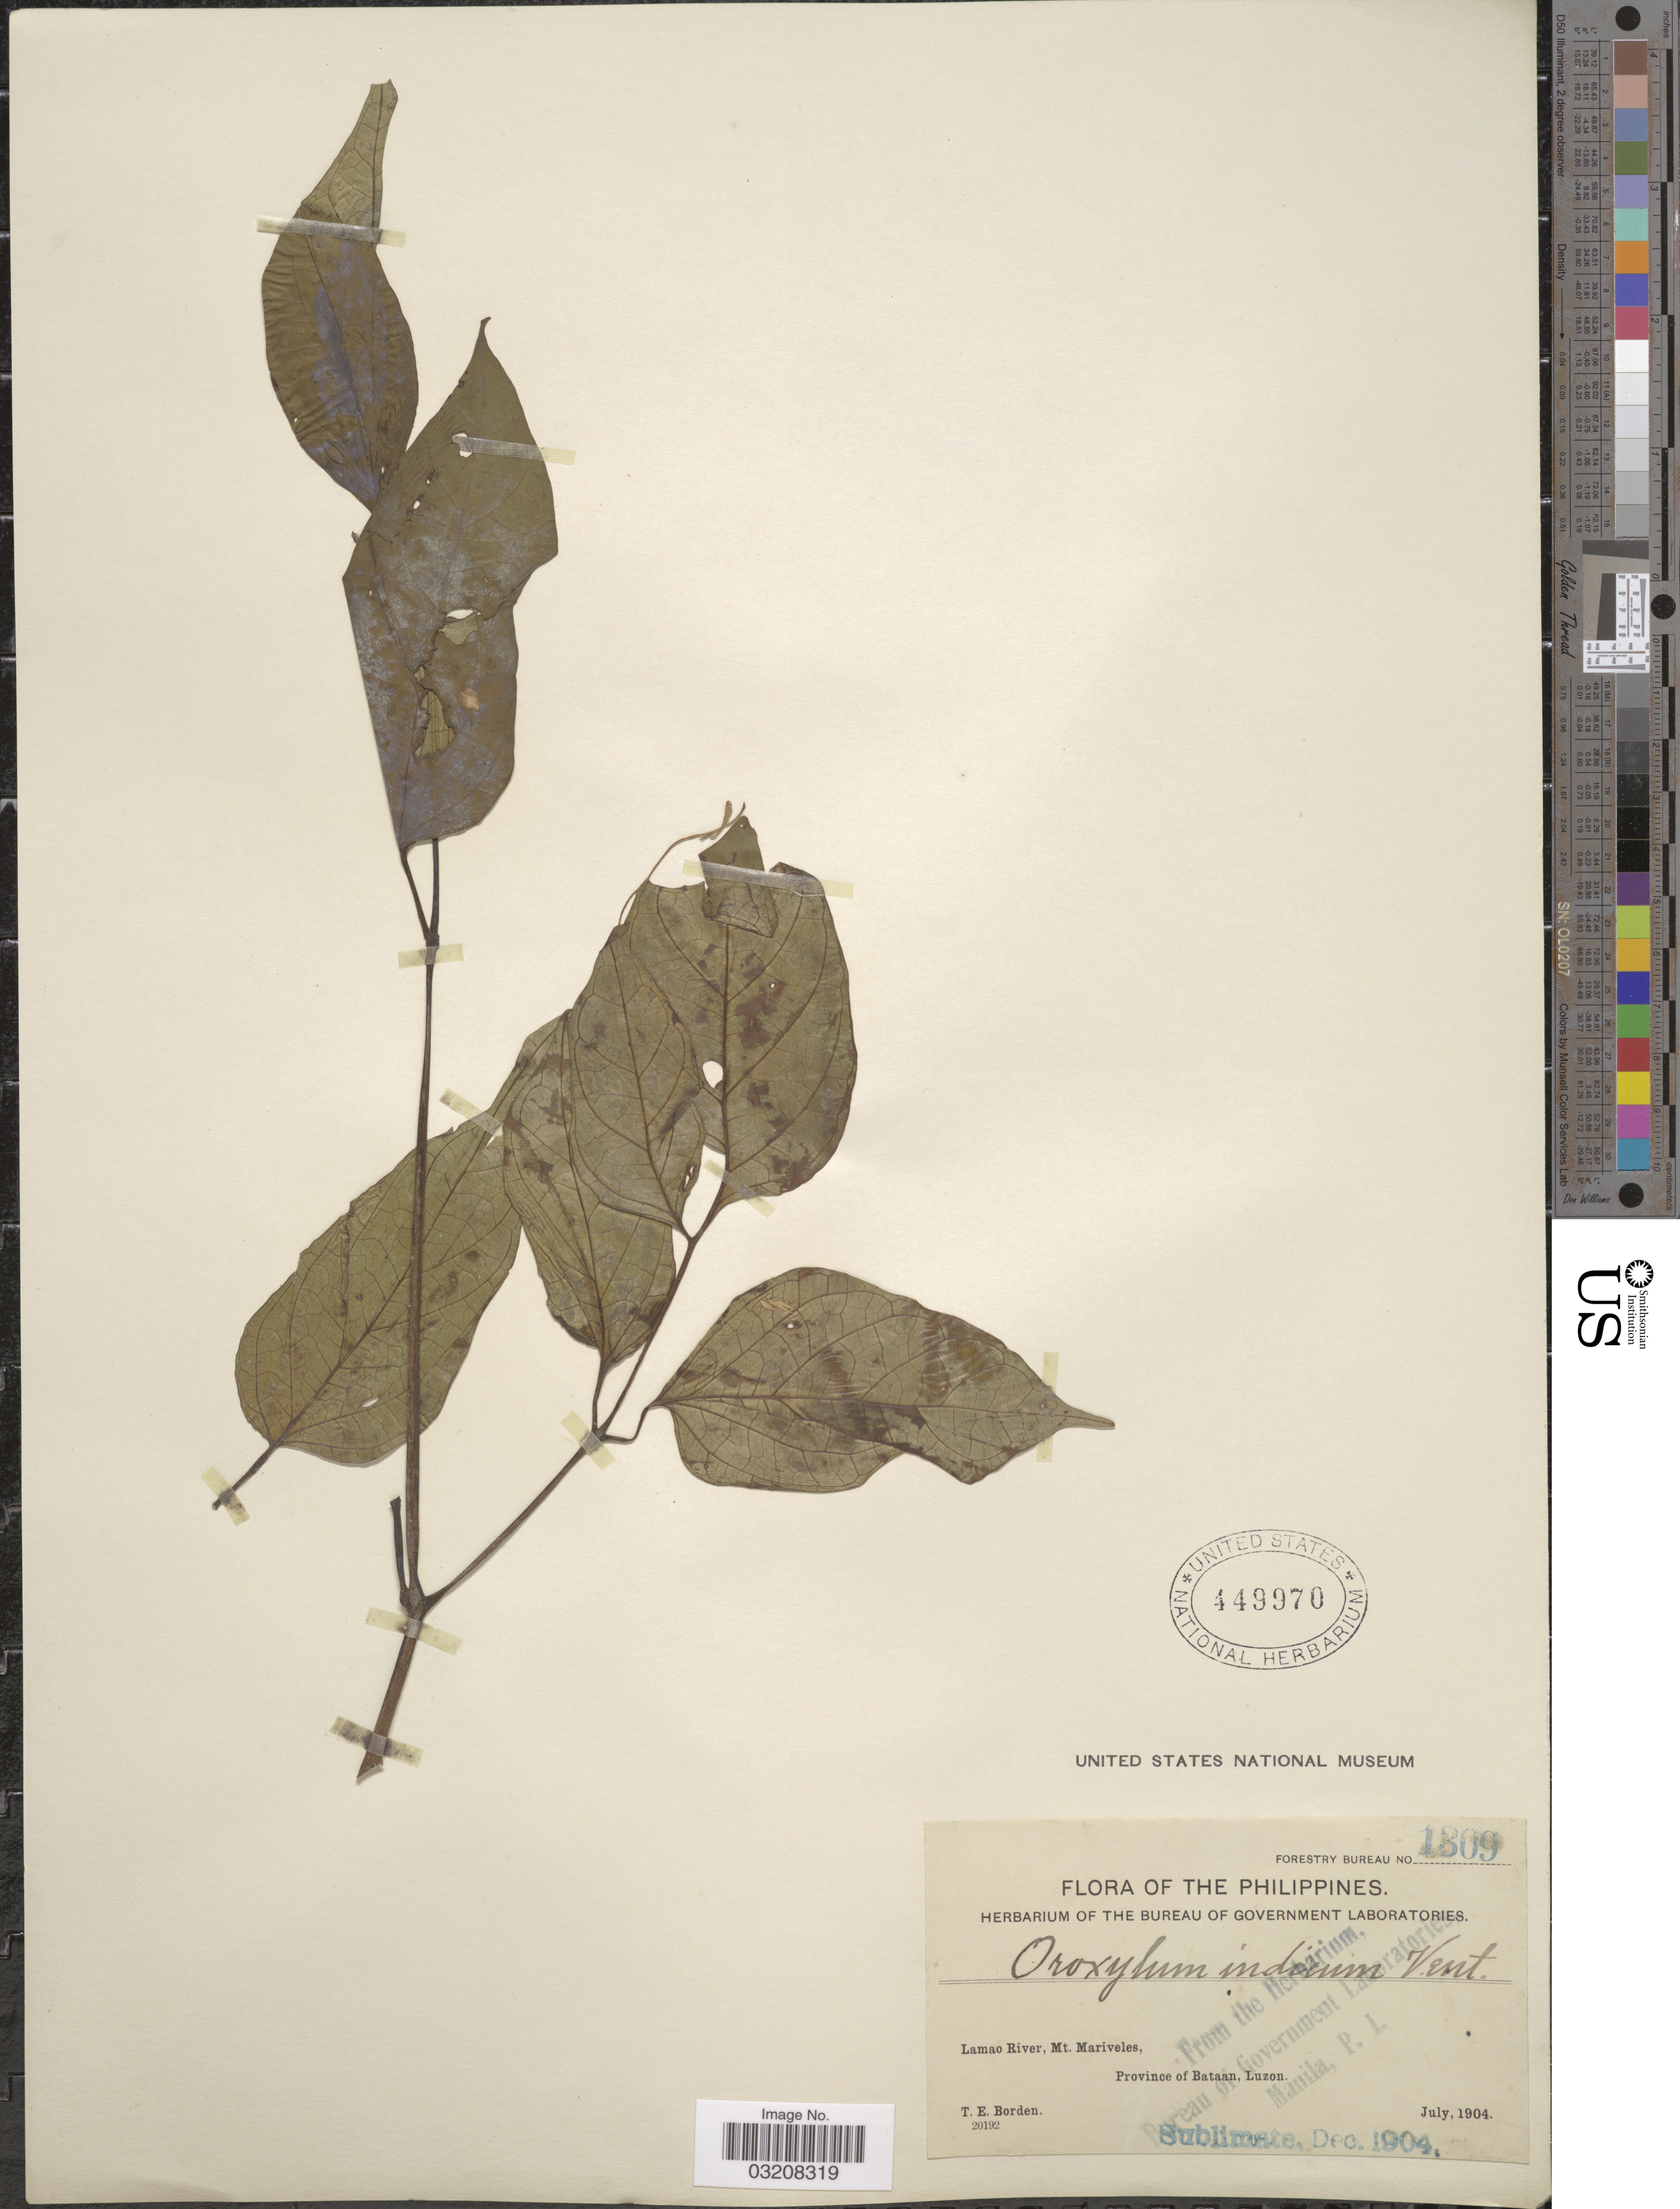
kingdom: Plantae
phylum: Tracheophyta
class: Magnoliopsida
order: Lamiales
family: Bignoniaceae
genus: Oroxylum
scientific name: Oroxylum indicum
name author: (L.) Kurz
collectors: T. E. Borden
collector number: Forestry Bureau 1309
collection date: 1904-07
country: Philippines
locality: Lamao River, Mt. Mariveles, Province of Bataan. Luzon.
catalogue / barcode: US 449970